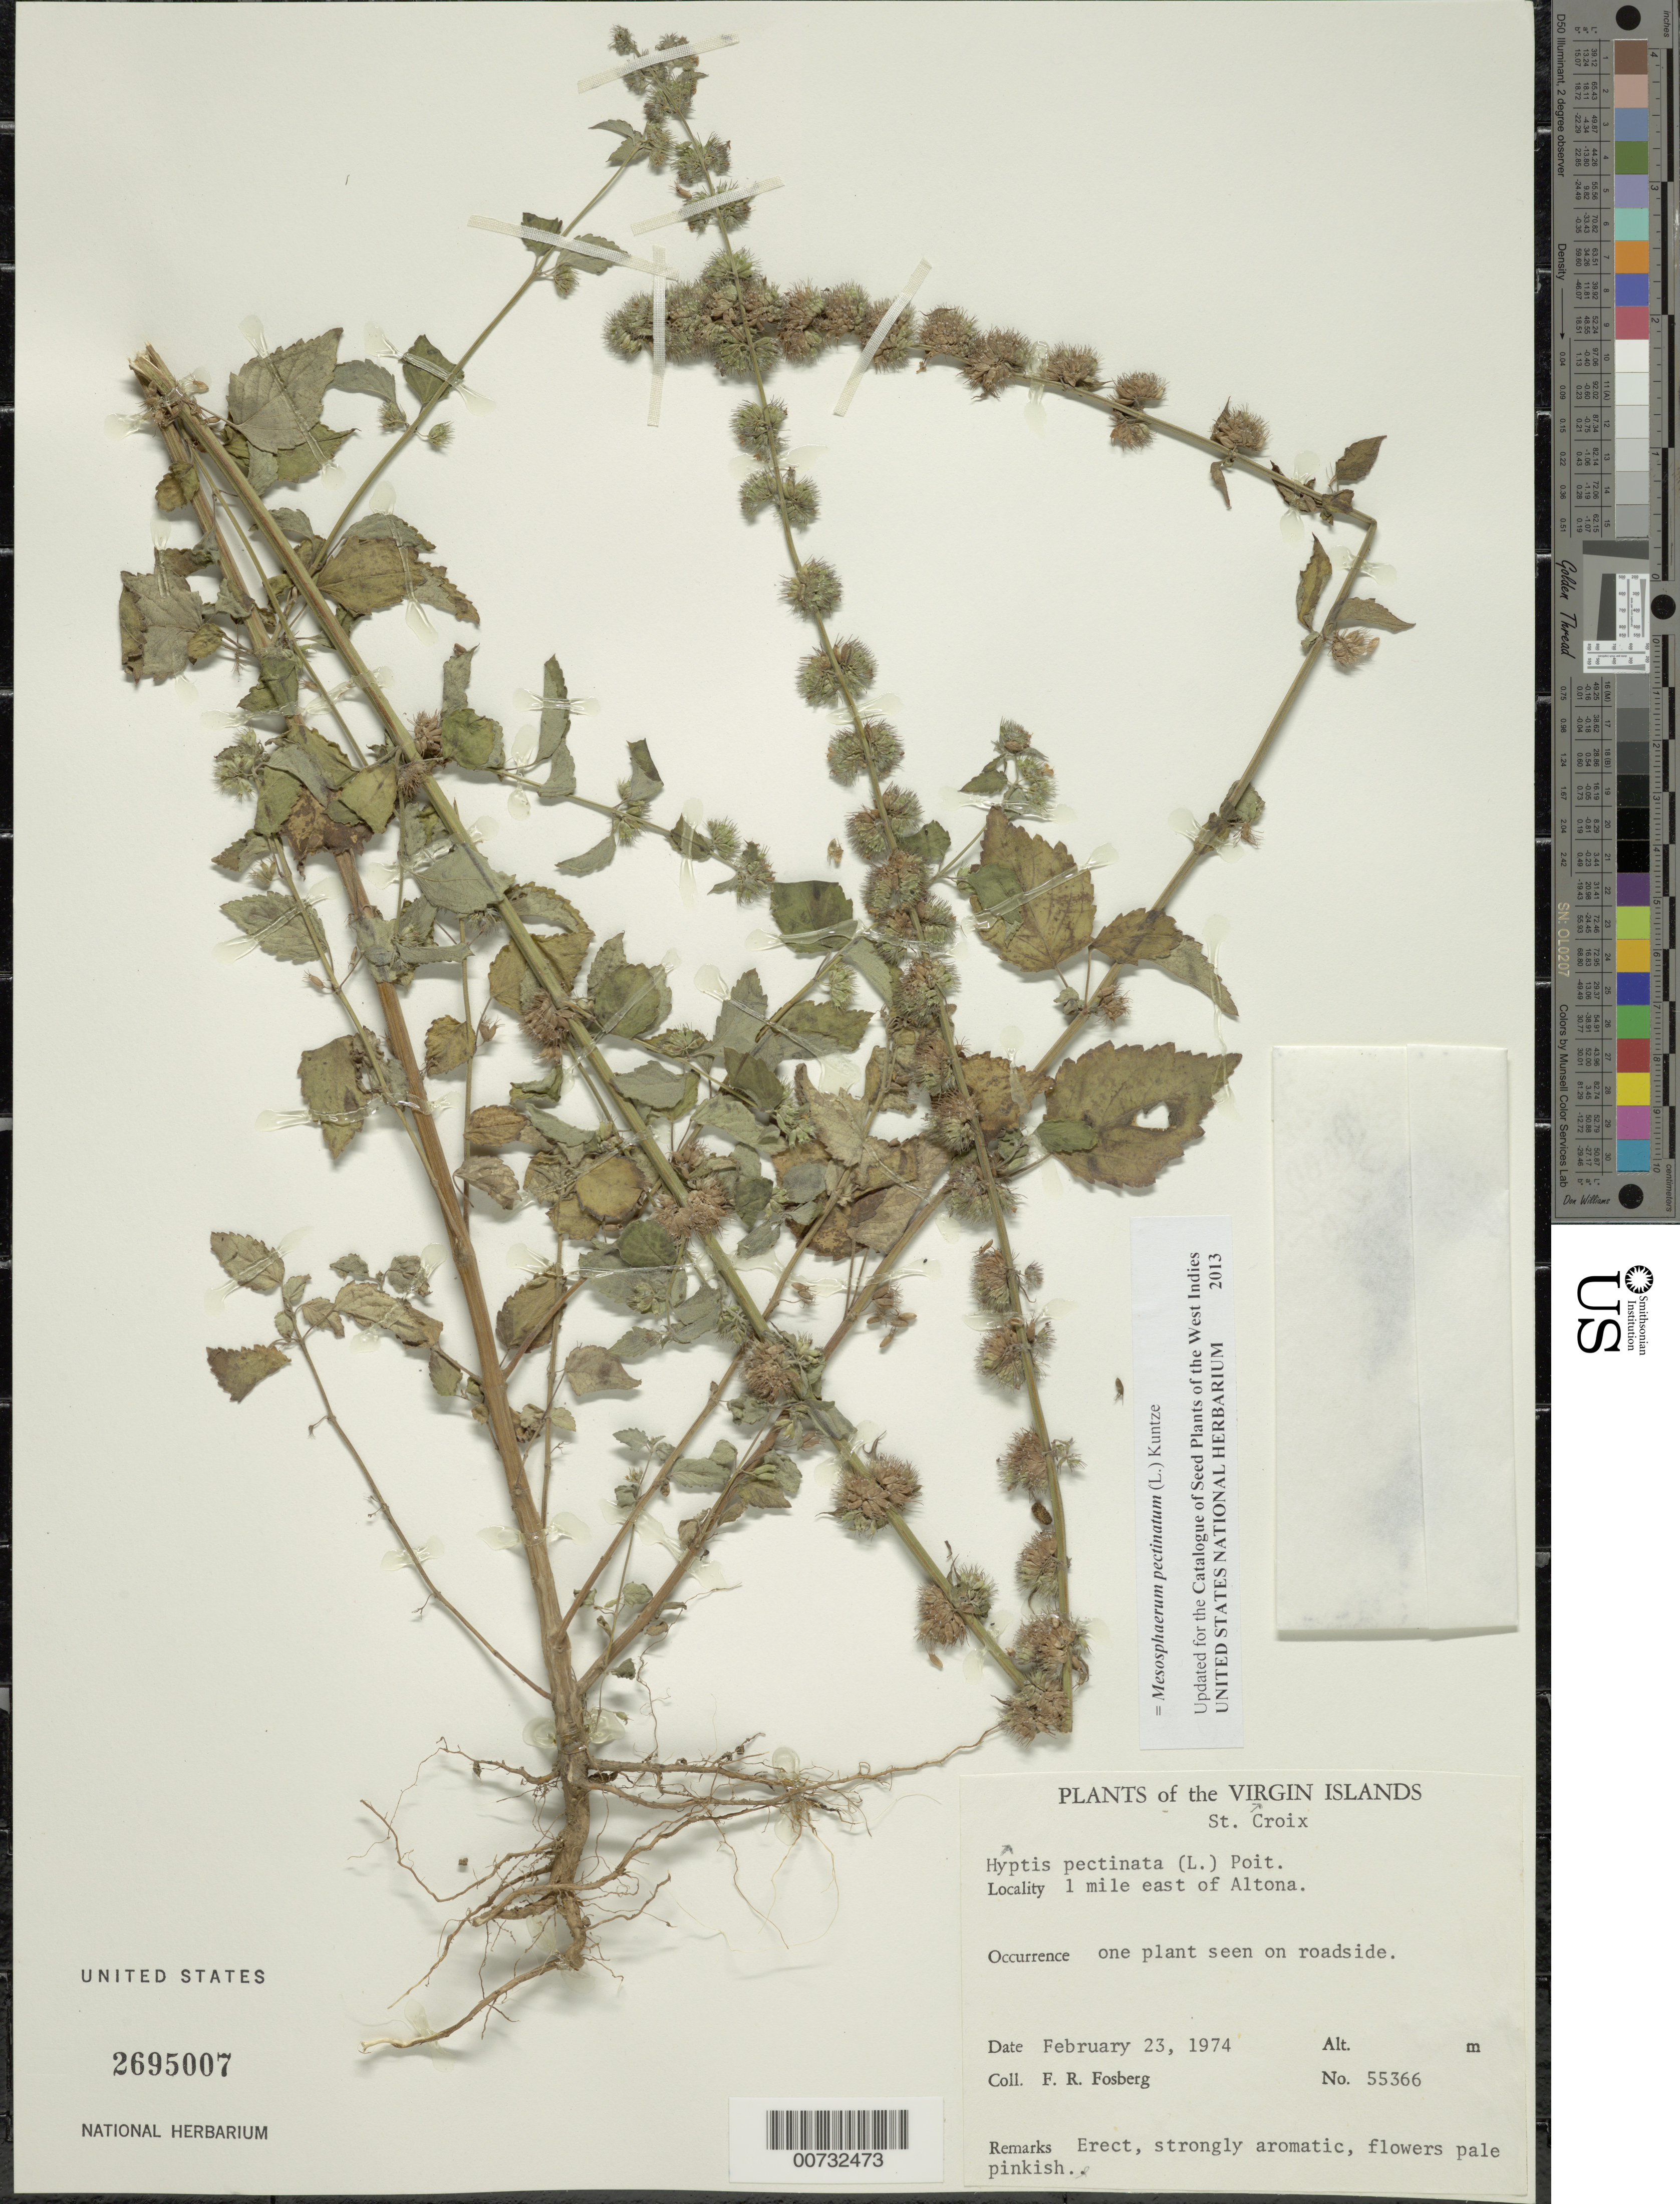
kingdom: Plantae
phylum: Tracheophyta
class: Magnoliopsida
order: Lamiales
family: Lamiaceae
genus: Mesosphaerum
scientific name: Mesosphaerum pectinatum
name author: (L.) Kuntze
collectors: F. R. Fosberg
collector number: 55366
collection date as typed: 23 Feb 1974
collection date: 1974-02-23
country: U.S. Virgin Islands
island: St. Croix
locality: St. Croix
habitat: One plant seen on roadside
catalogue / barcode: US 2695007